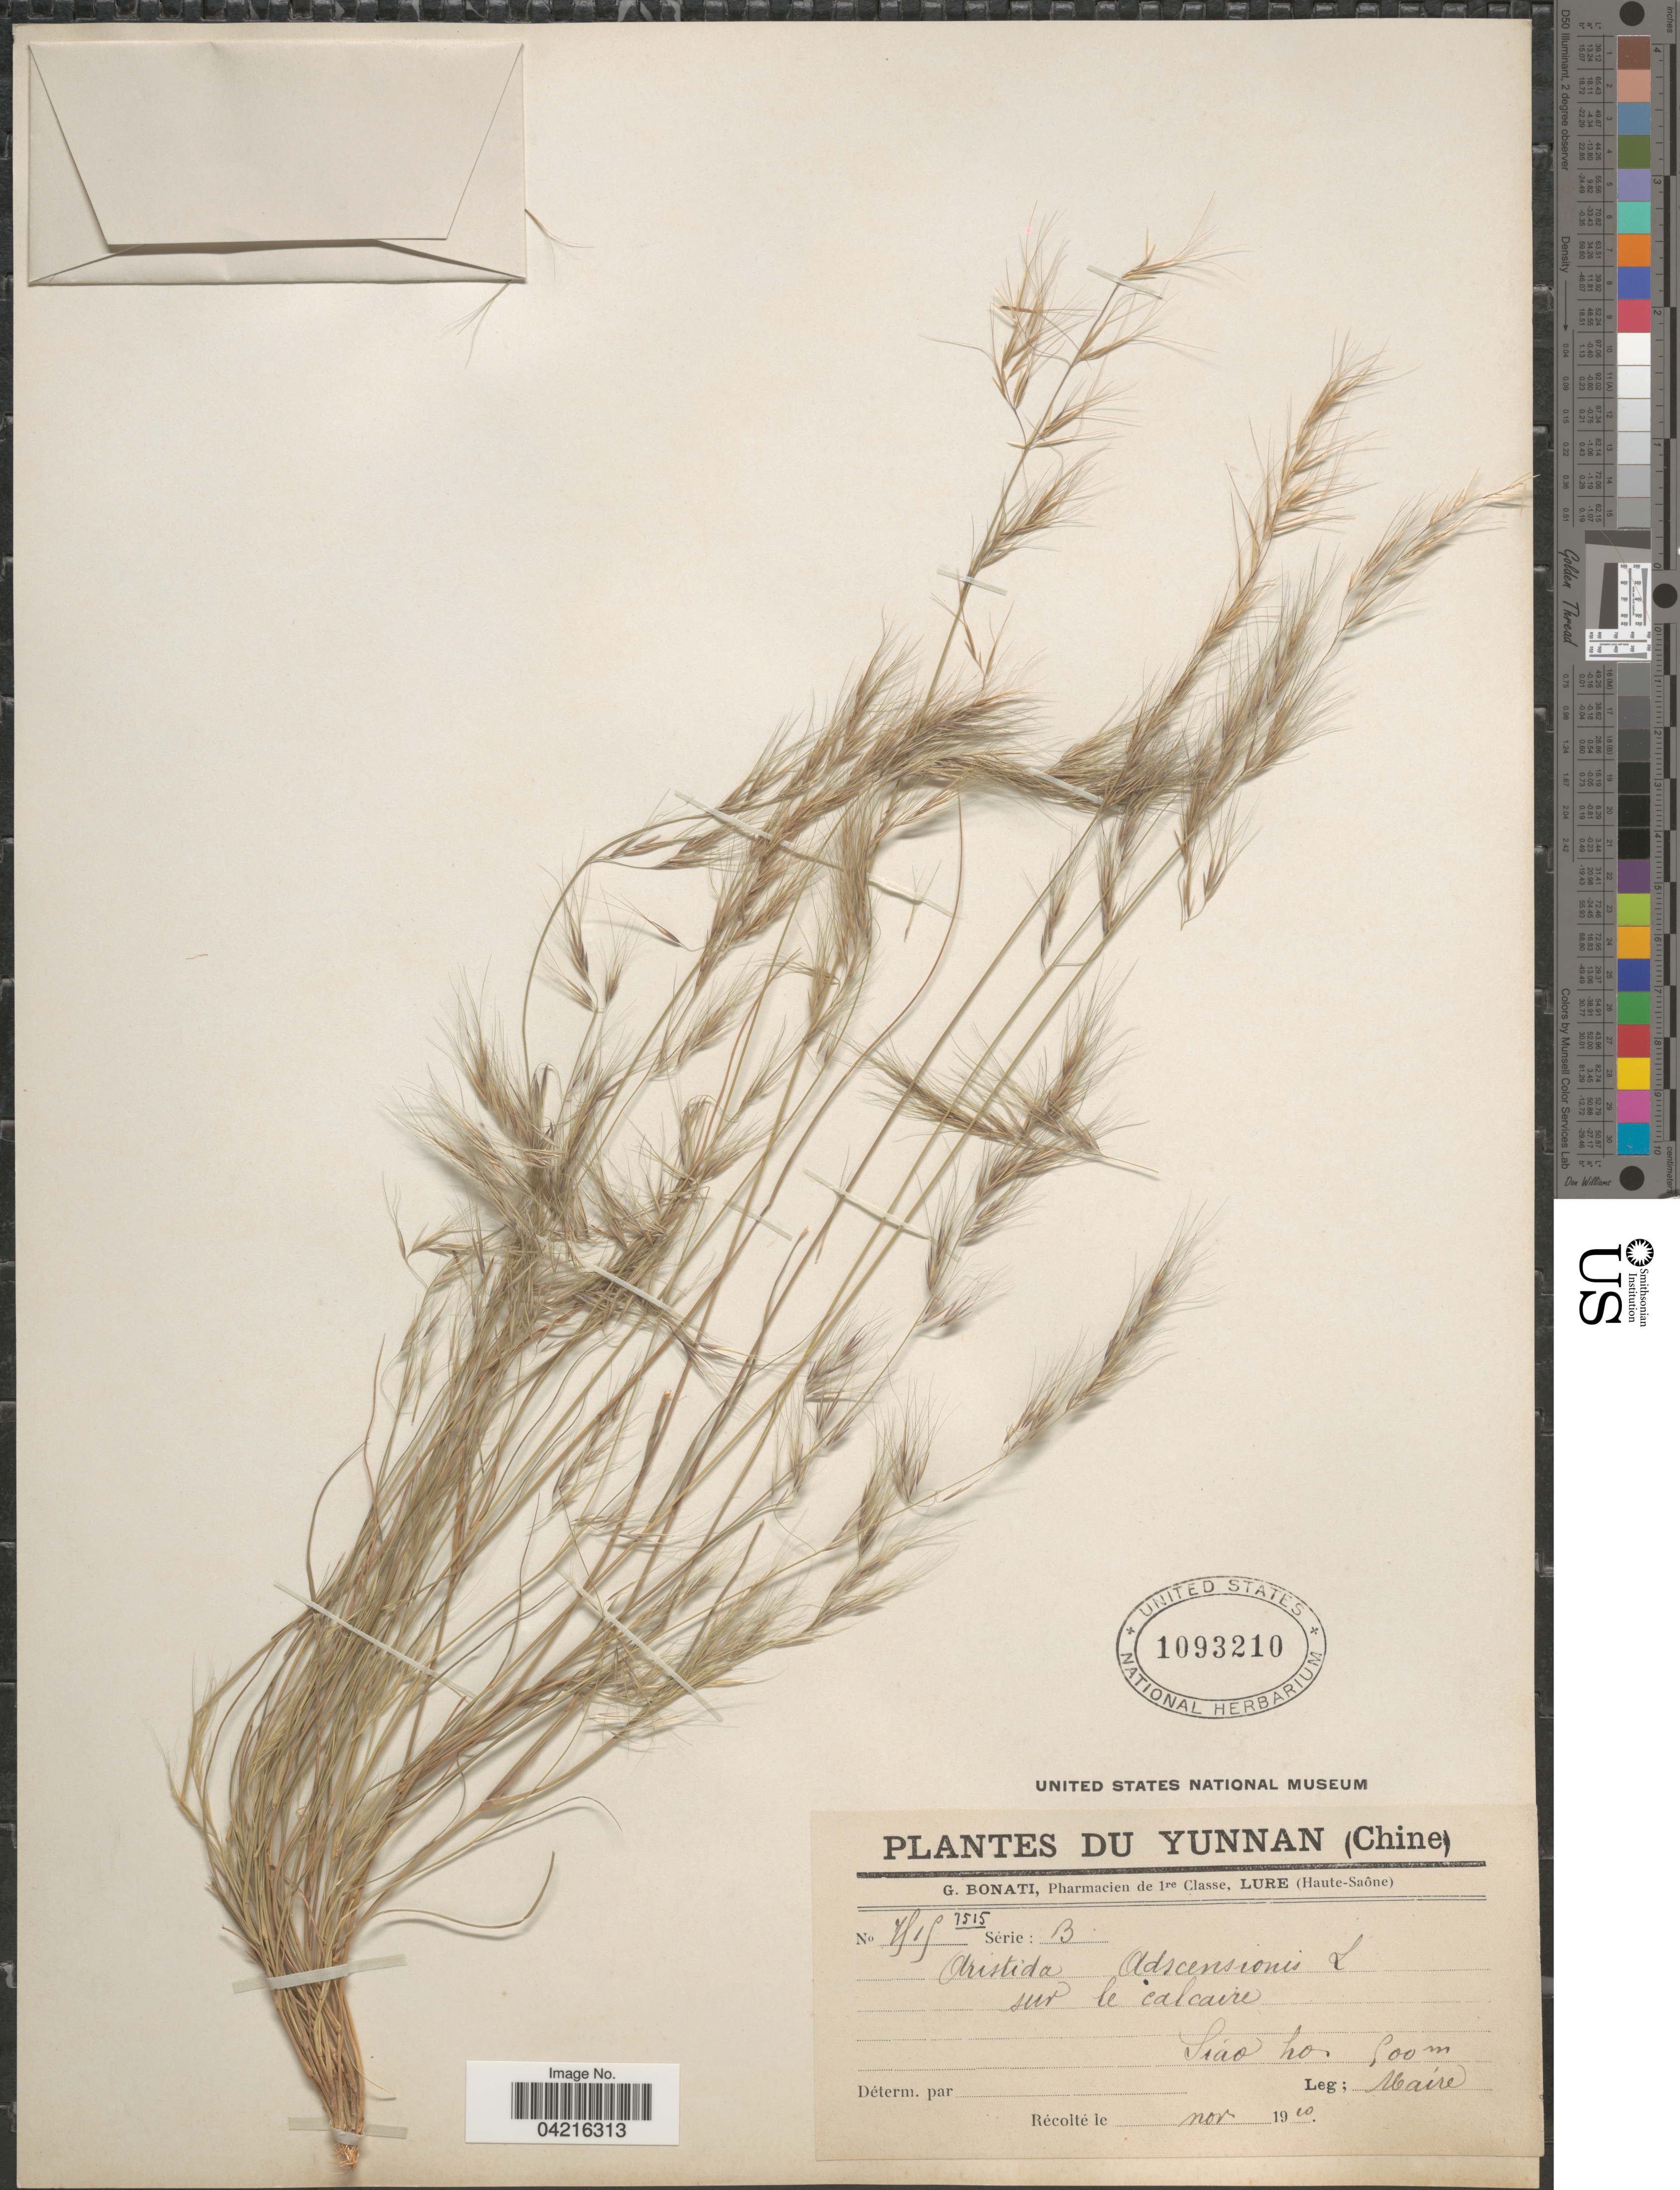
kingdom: Plantae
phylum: Tracheophyta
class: Liliopsida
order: Poales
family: Poaceae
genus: Aristida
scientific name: Aristida adscensionis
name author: L.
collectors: Maire, --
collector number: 7515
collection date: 1910-11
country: China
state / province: Yunnan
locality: Sur le calcaire Siao ho.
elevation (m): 500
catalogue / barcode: US 1093210